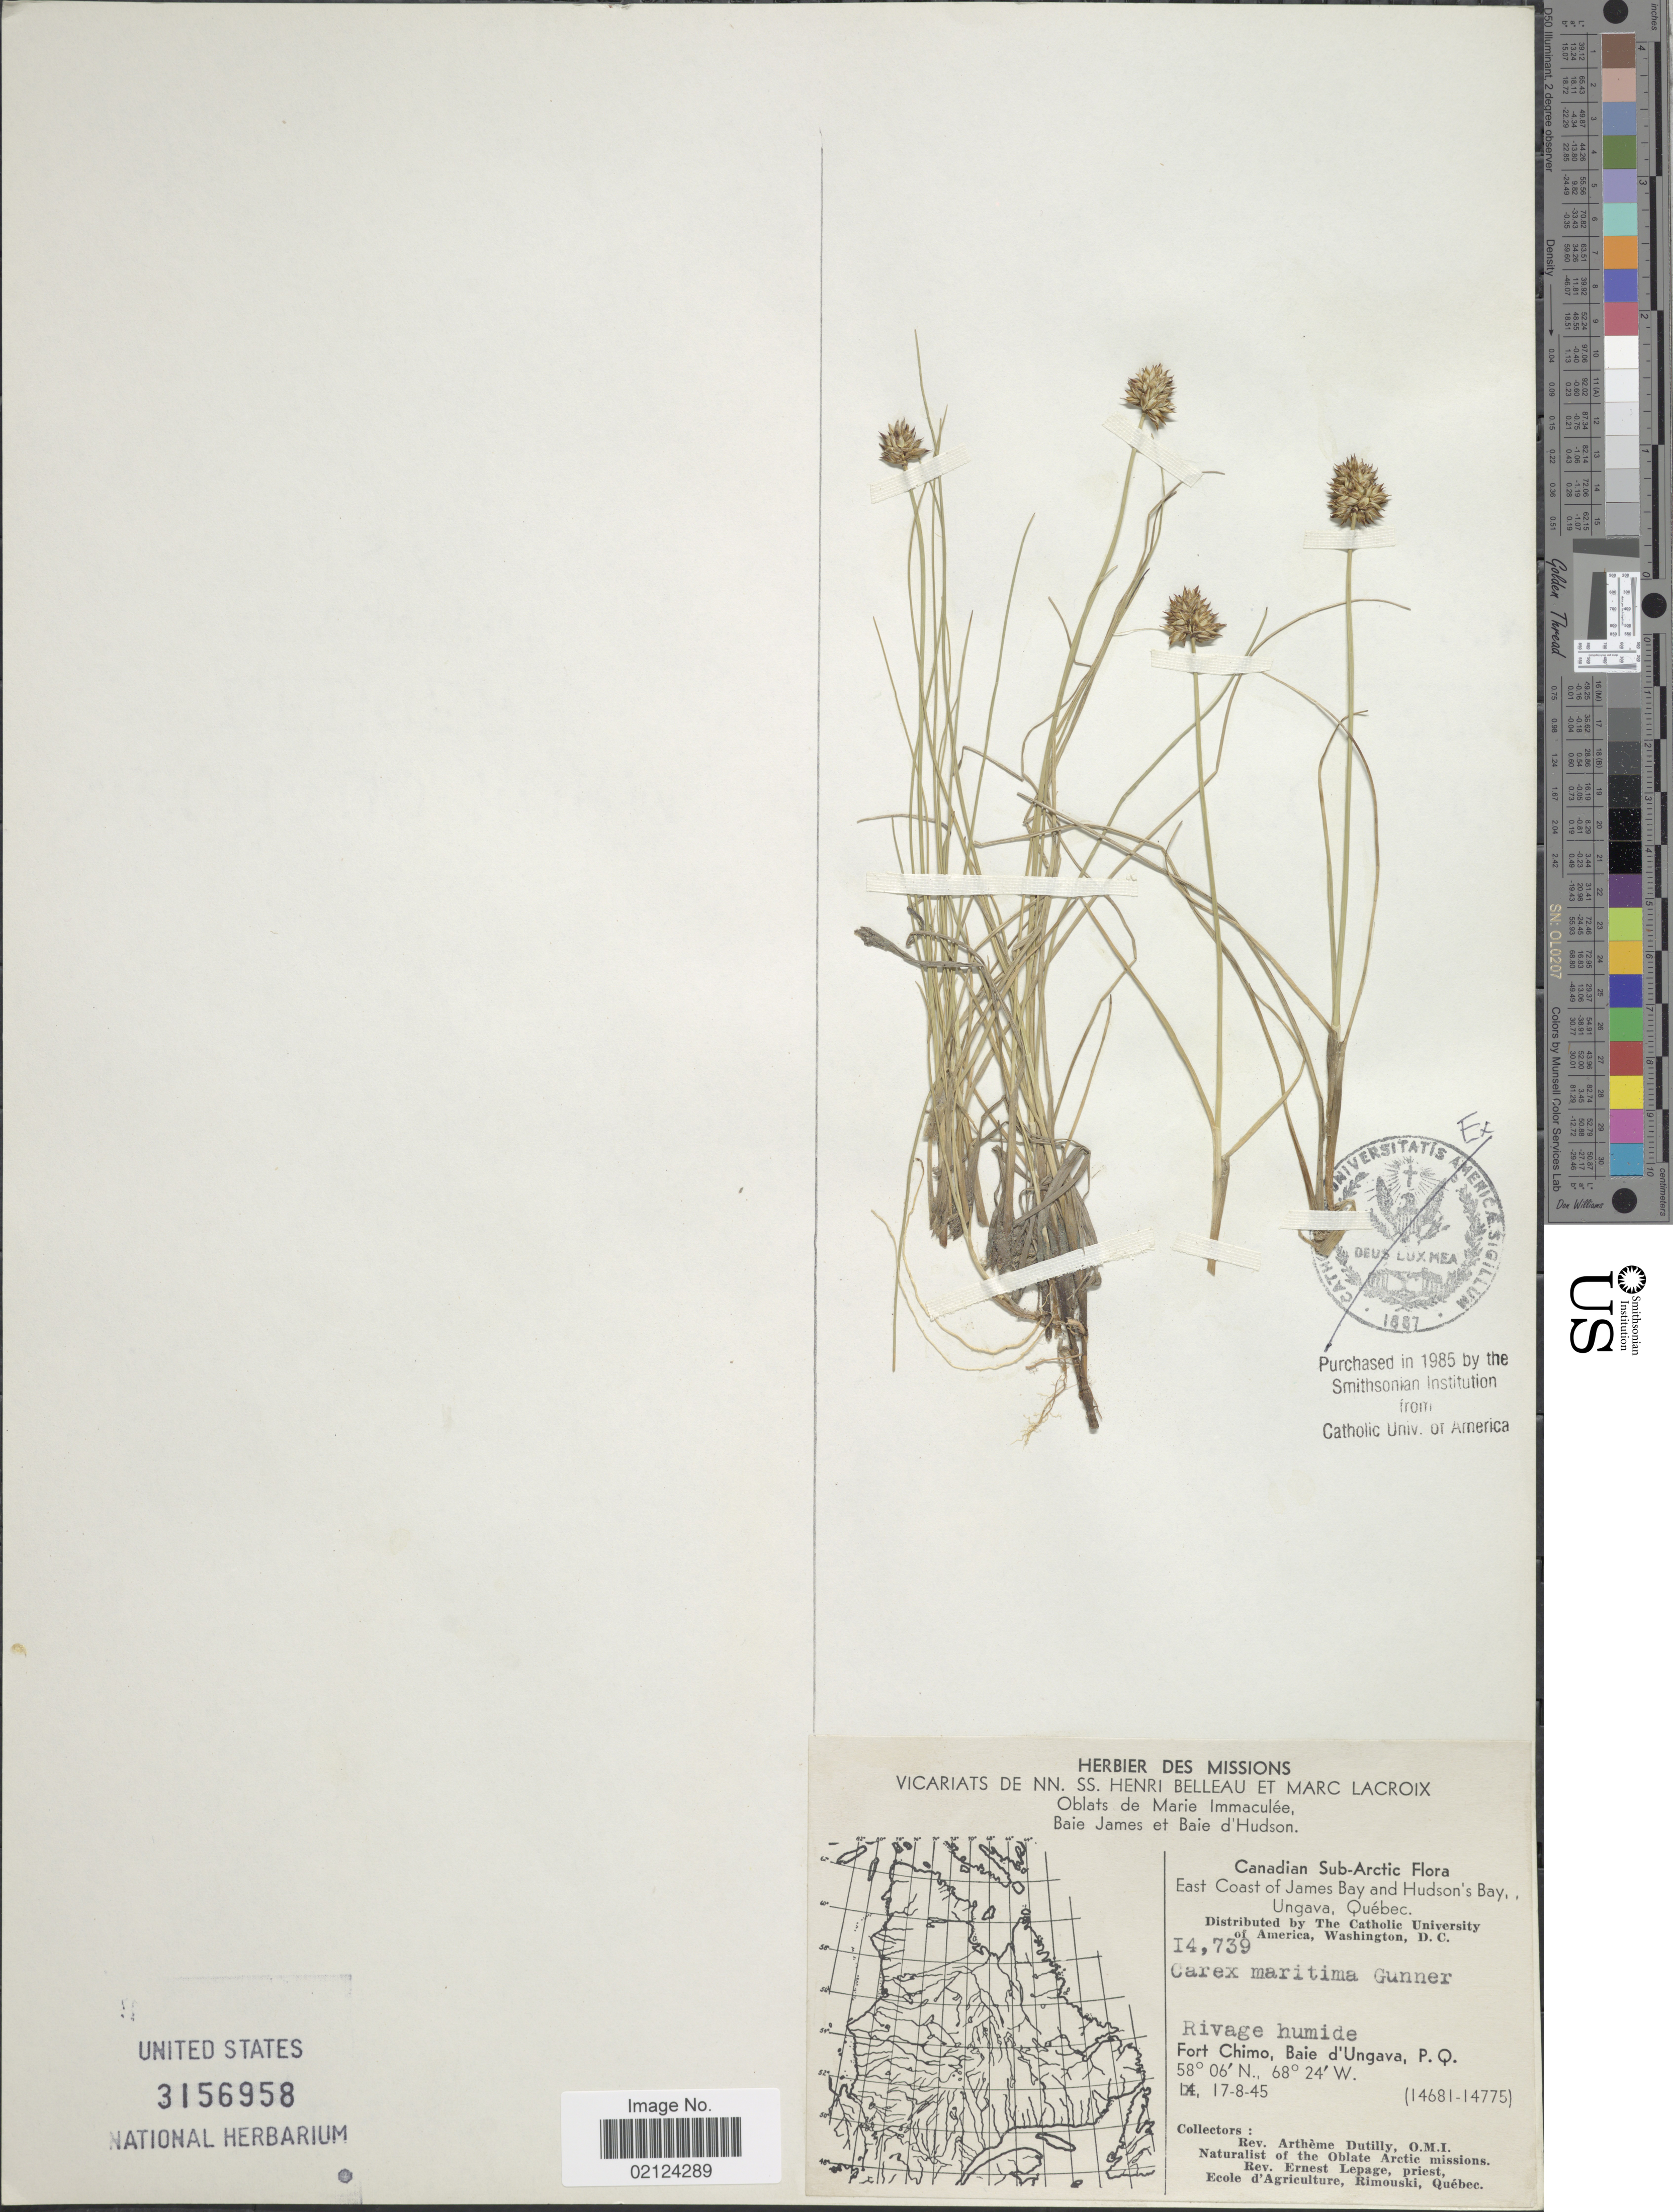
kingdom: Plantae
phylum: Tracheophyta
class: Liliopsida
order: Poales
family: Cyperaceae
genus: Carex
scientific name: Carex maritima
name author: Gunnerus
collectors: A. Dutilly & E. Lepage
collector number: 14739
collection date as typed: Transcribed d/m/y: 17/8/45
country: Canada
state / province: Quebec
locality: Canadian Sub-Arctic. East Coast of James Bay and Hudson' s Bay, Ungava, Quebec, Fort Chimo, Baie d' Ungava, P.Q.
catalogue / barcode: US 3156958